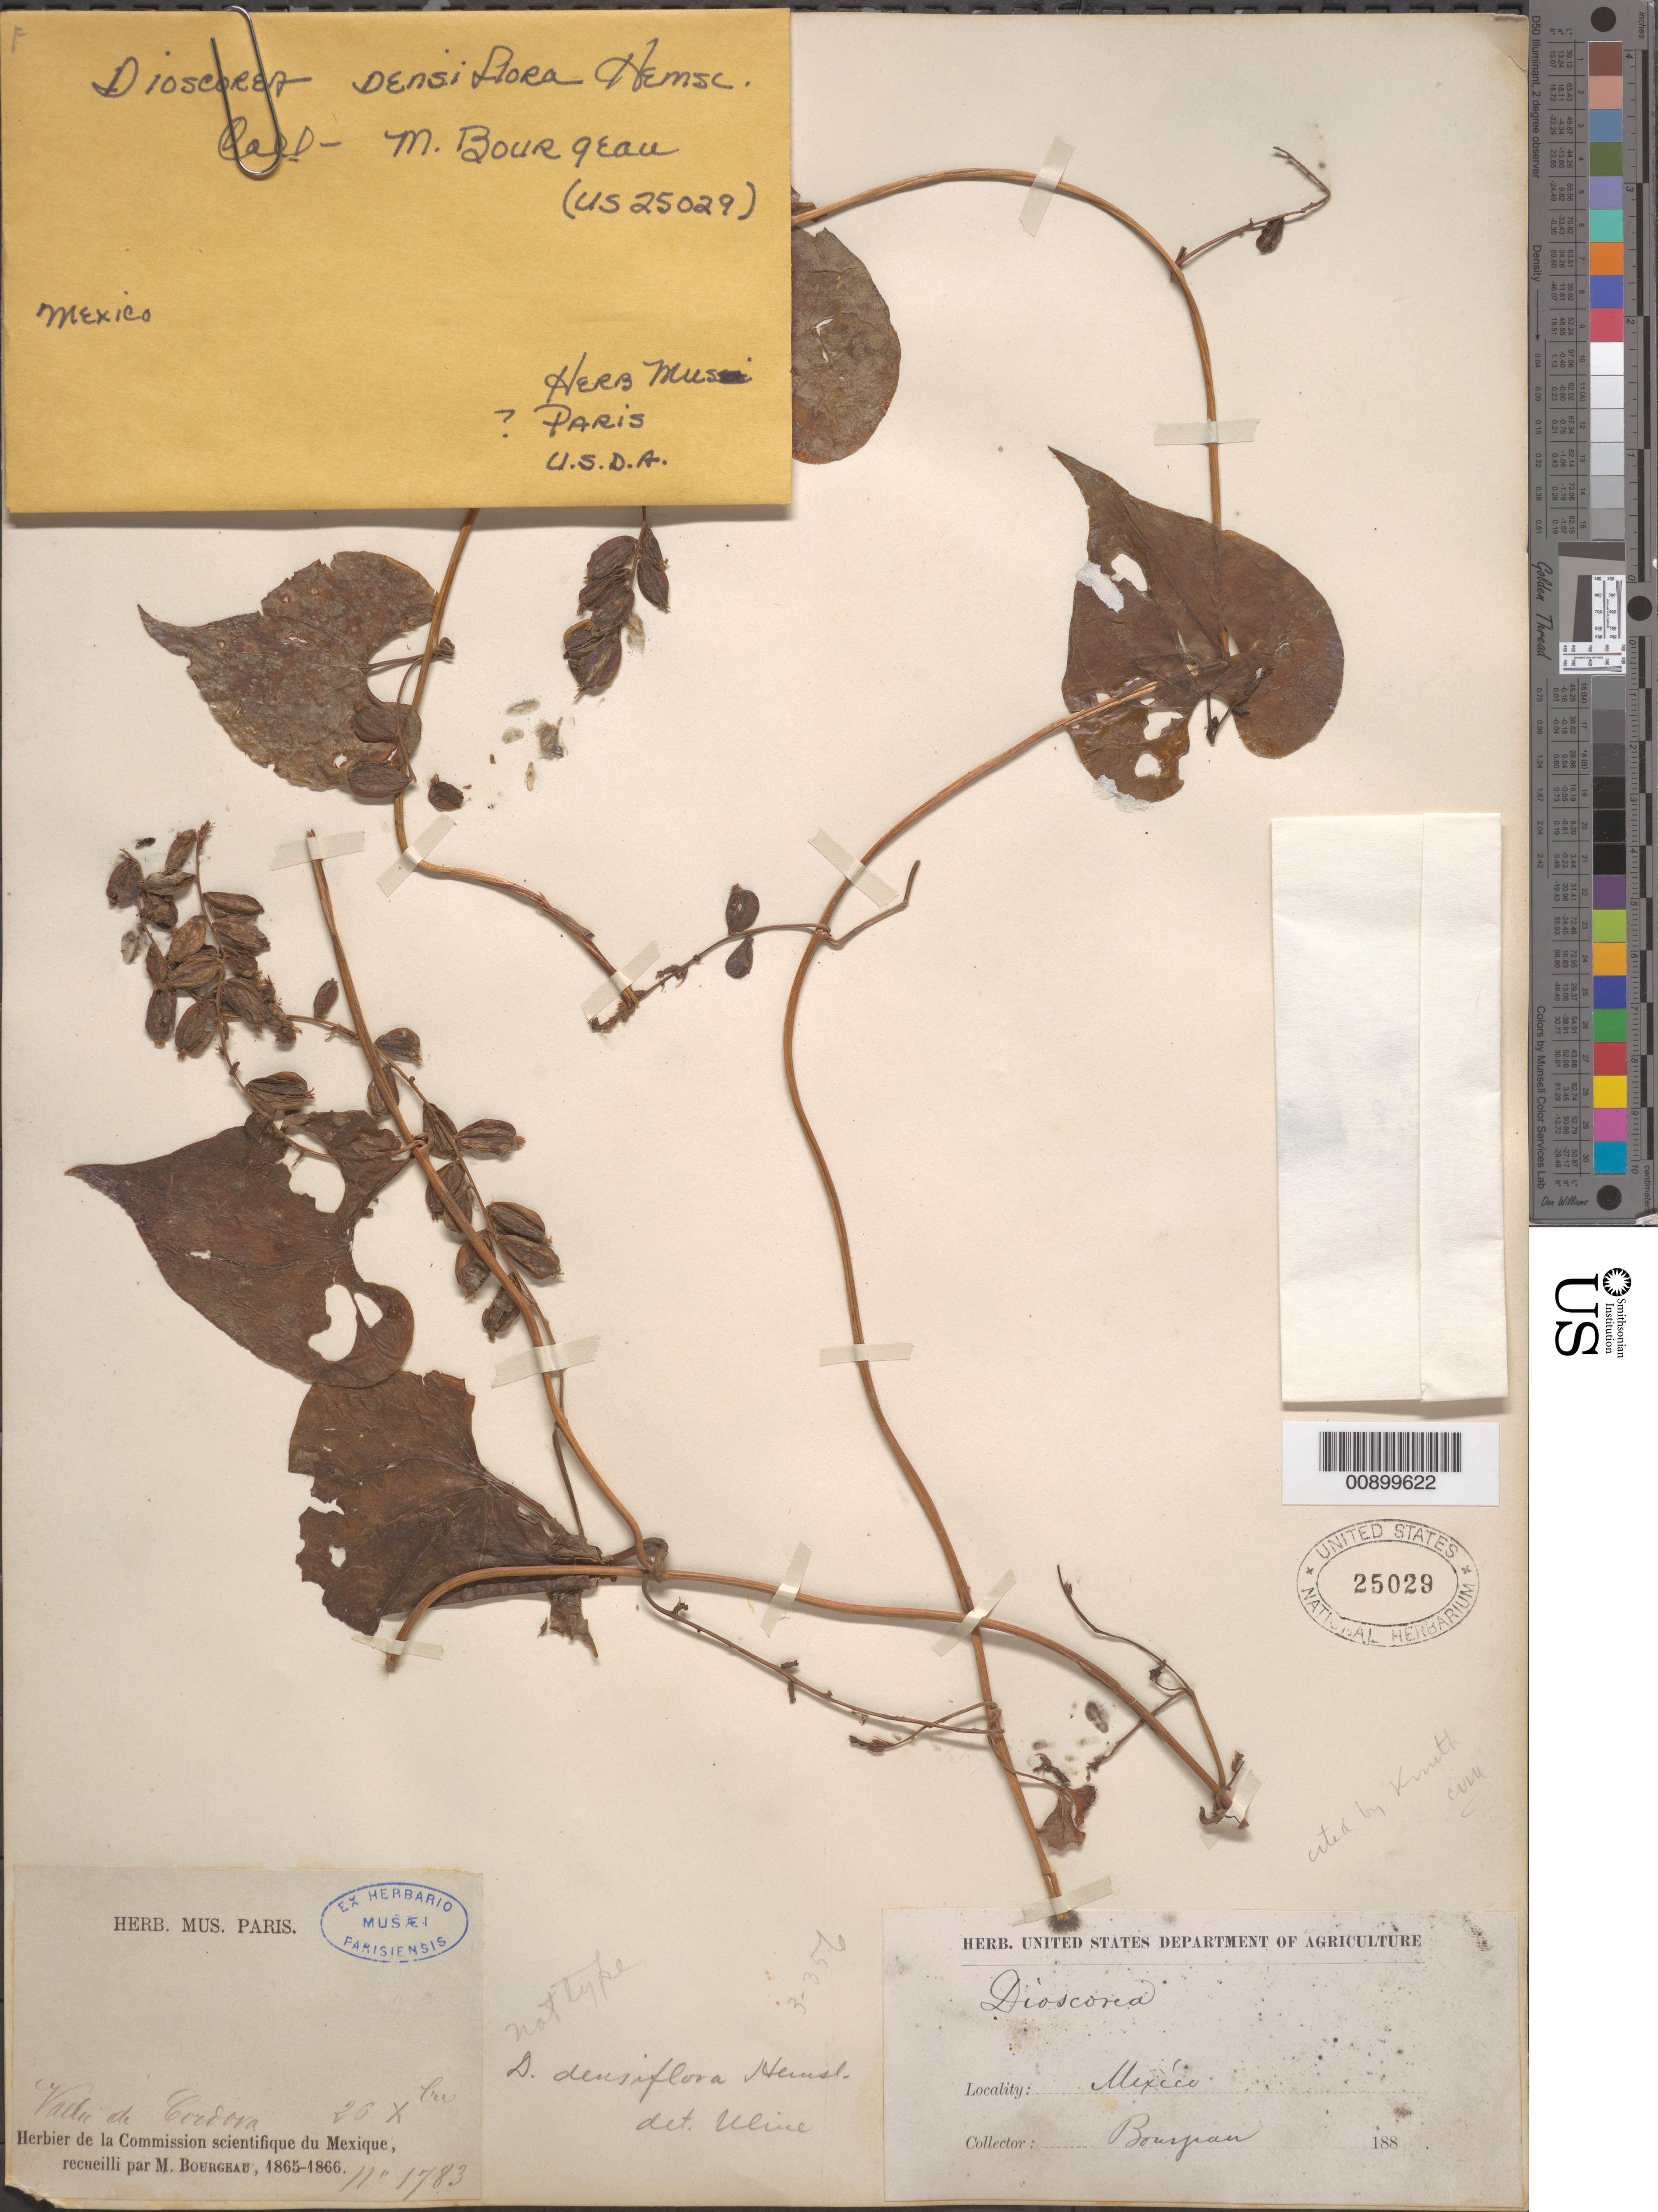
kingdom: Plantae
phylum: Tracheophyta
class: Liliopsida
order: Dioscoreales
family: Dioscoreaceae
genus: Dioscorea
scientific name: Dioscorea densiflora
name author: Hemsl.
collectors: E. Bourgeau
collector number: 1783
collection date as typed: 26 Oct 186-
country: Mexico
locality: Valle de Cordova.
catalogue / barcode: US 25029